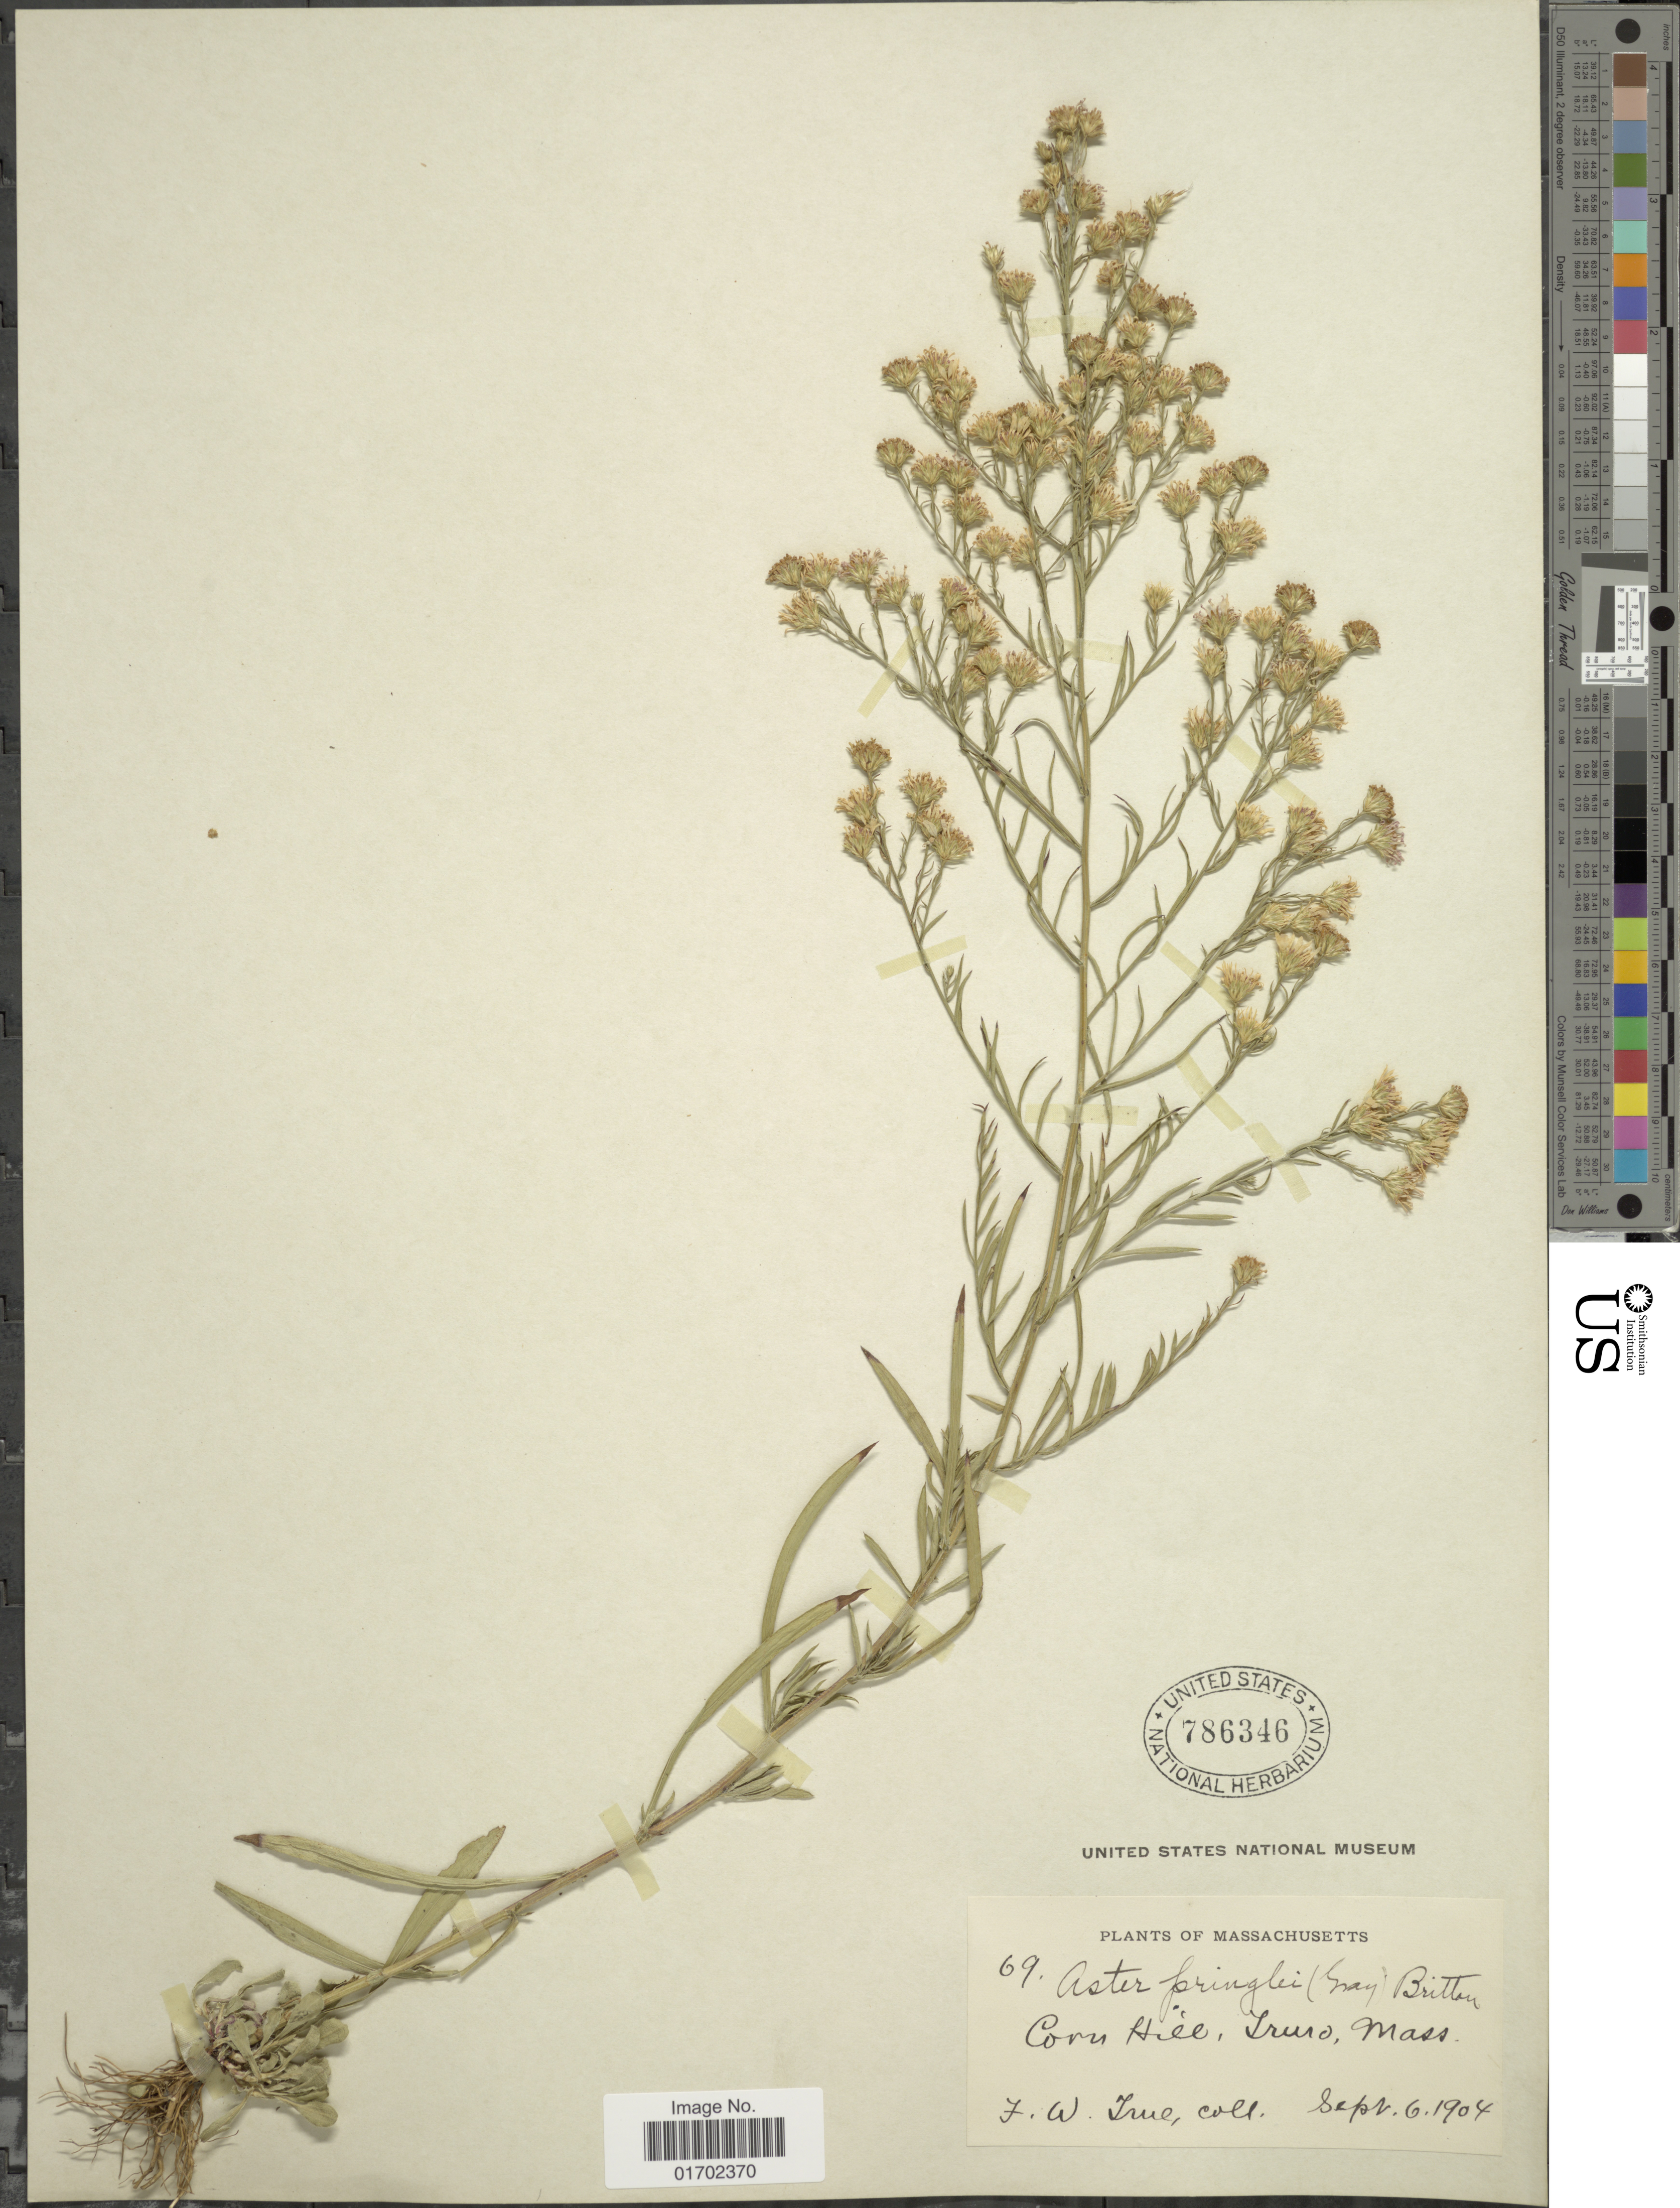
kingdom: Plantae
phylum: Tracheophyta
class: Magnoliopsida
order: Asterales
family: Asteraceae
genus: Symphyotrichum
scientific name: Symphyotrichum pilosum var. pringlei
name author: (A. Gray) G.L. Nesom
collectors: F. True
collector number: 69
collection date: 1904-09-06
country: United States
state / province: Massachusetts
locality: Massachusetts. Corn Hill, Truco, Mass.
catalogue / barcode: US 786346